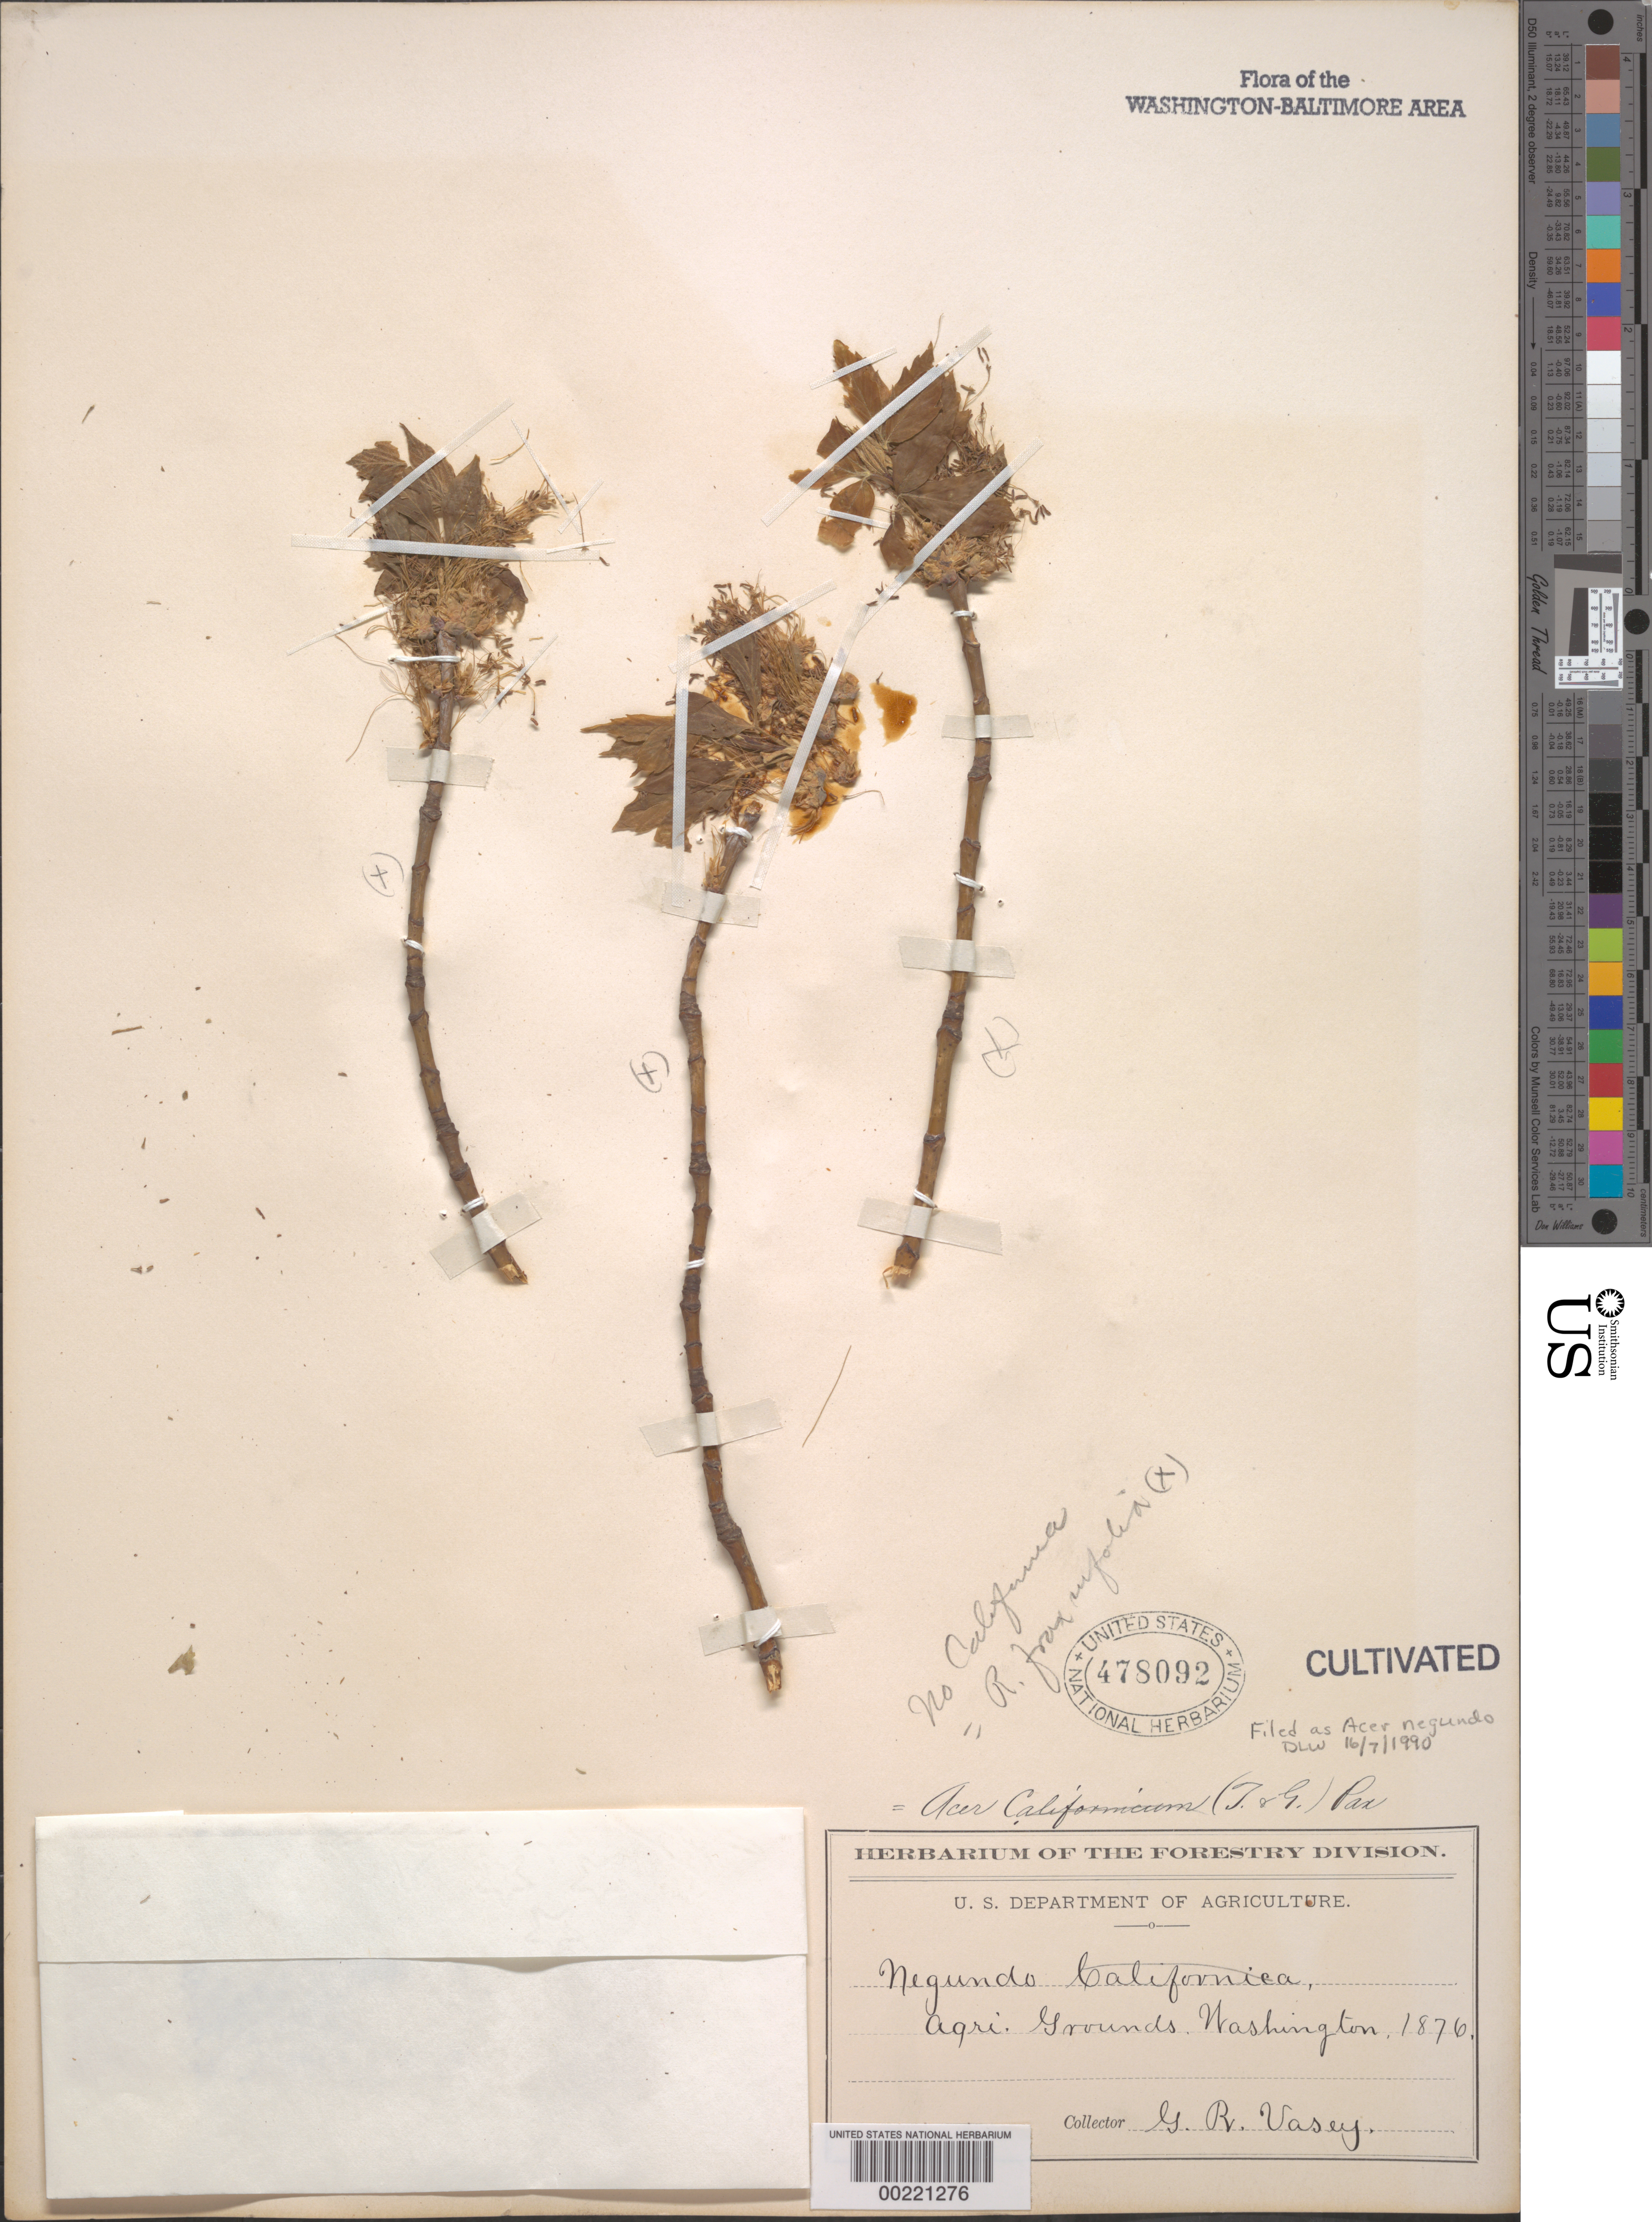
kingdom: Plantae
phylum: Tracheophyta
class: Magnoliopsida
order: Sapindales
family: Sapindaceae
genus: Acer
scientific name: Acer negundo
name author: L.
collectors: G. R. Vasey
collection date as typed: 1876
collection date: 1876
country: United States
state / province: District of Columbia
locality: Department of Agriculture grounds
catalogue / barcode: US 478092